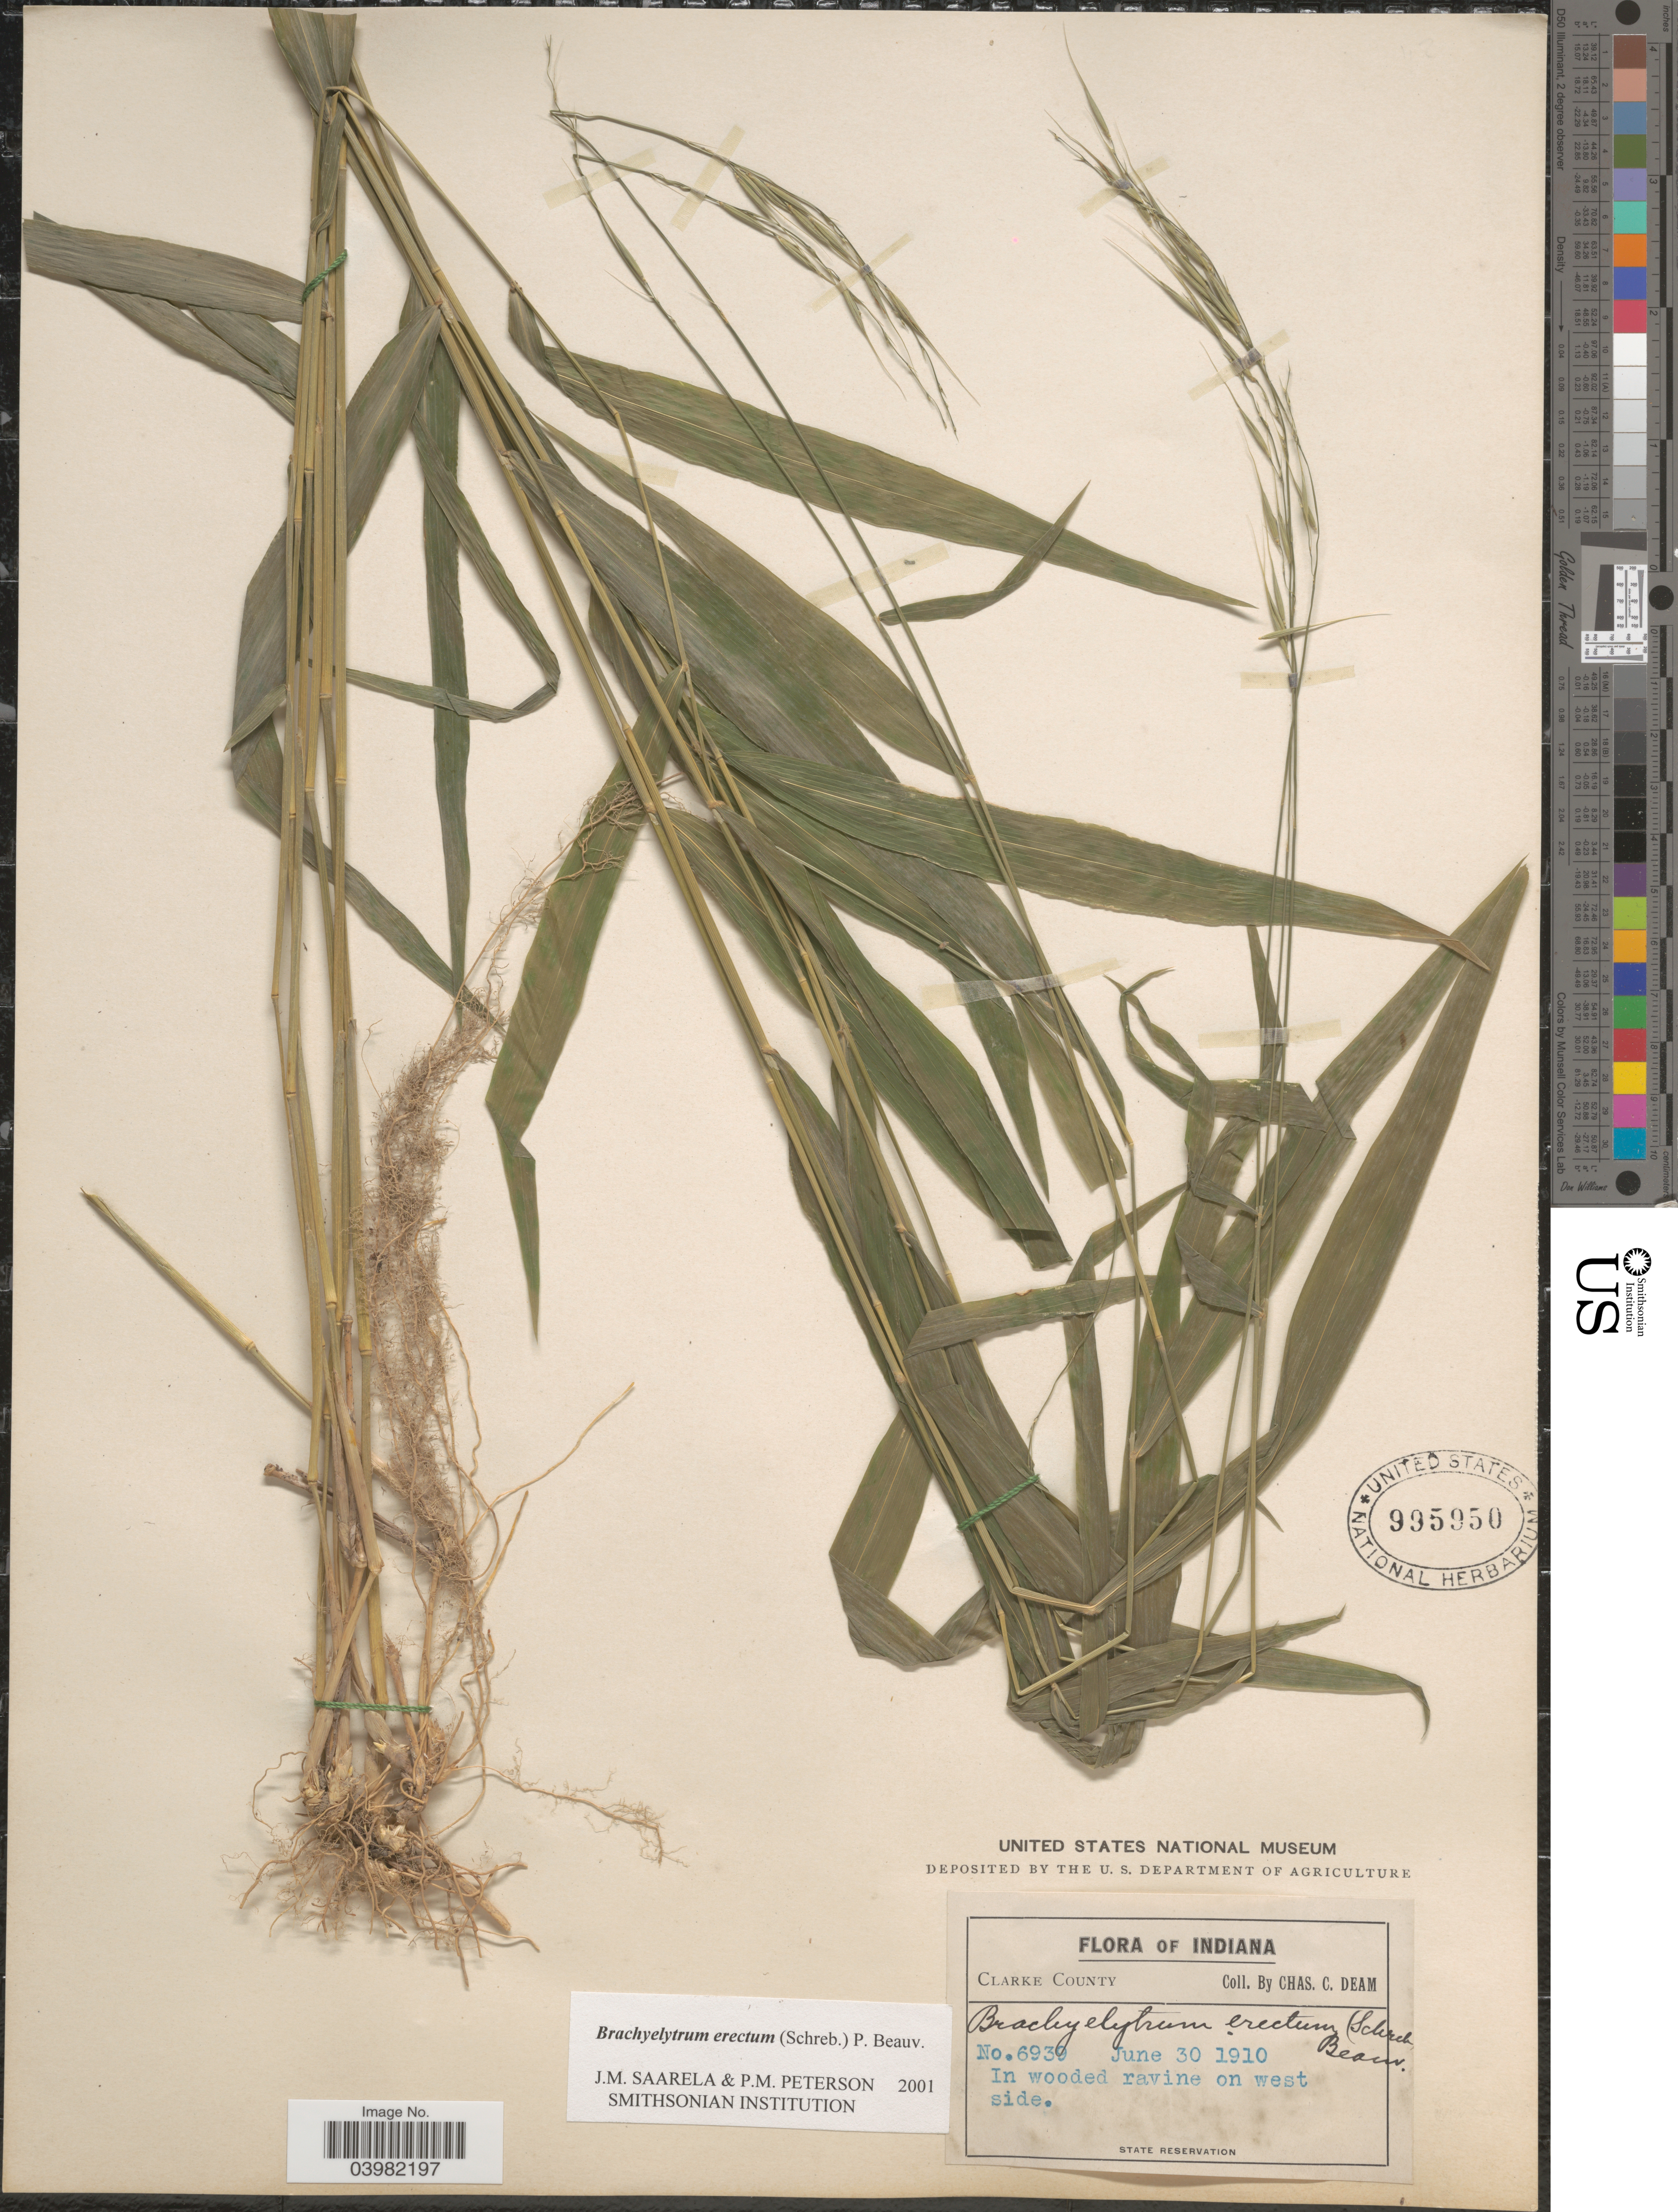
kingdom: Plantae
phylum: Tracheophyta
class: Liliopsida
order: Poales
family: Poaceae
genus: Brachyelytrum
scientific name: Brachyelytrum erectum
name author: (Schreb.) P. Beauv.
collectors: C. C. Deam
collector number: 6939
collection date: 1910-06-30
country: United States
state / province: Indiana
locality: Clarke County. On west side.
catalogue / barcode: US 995950